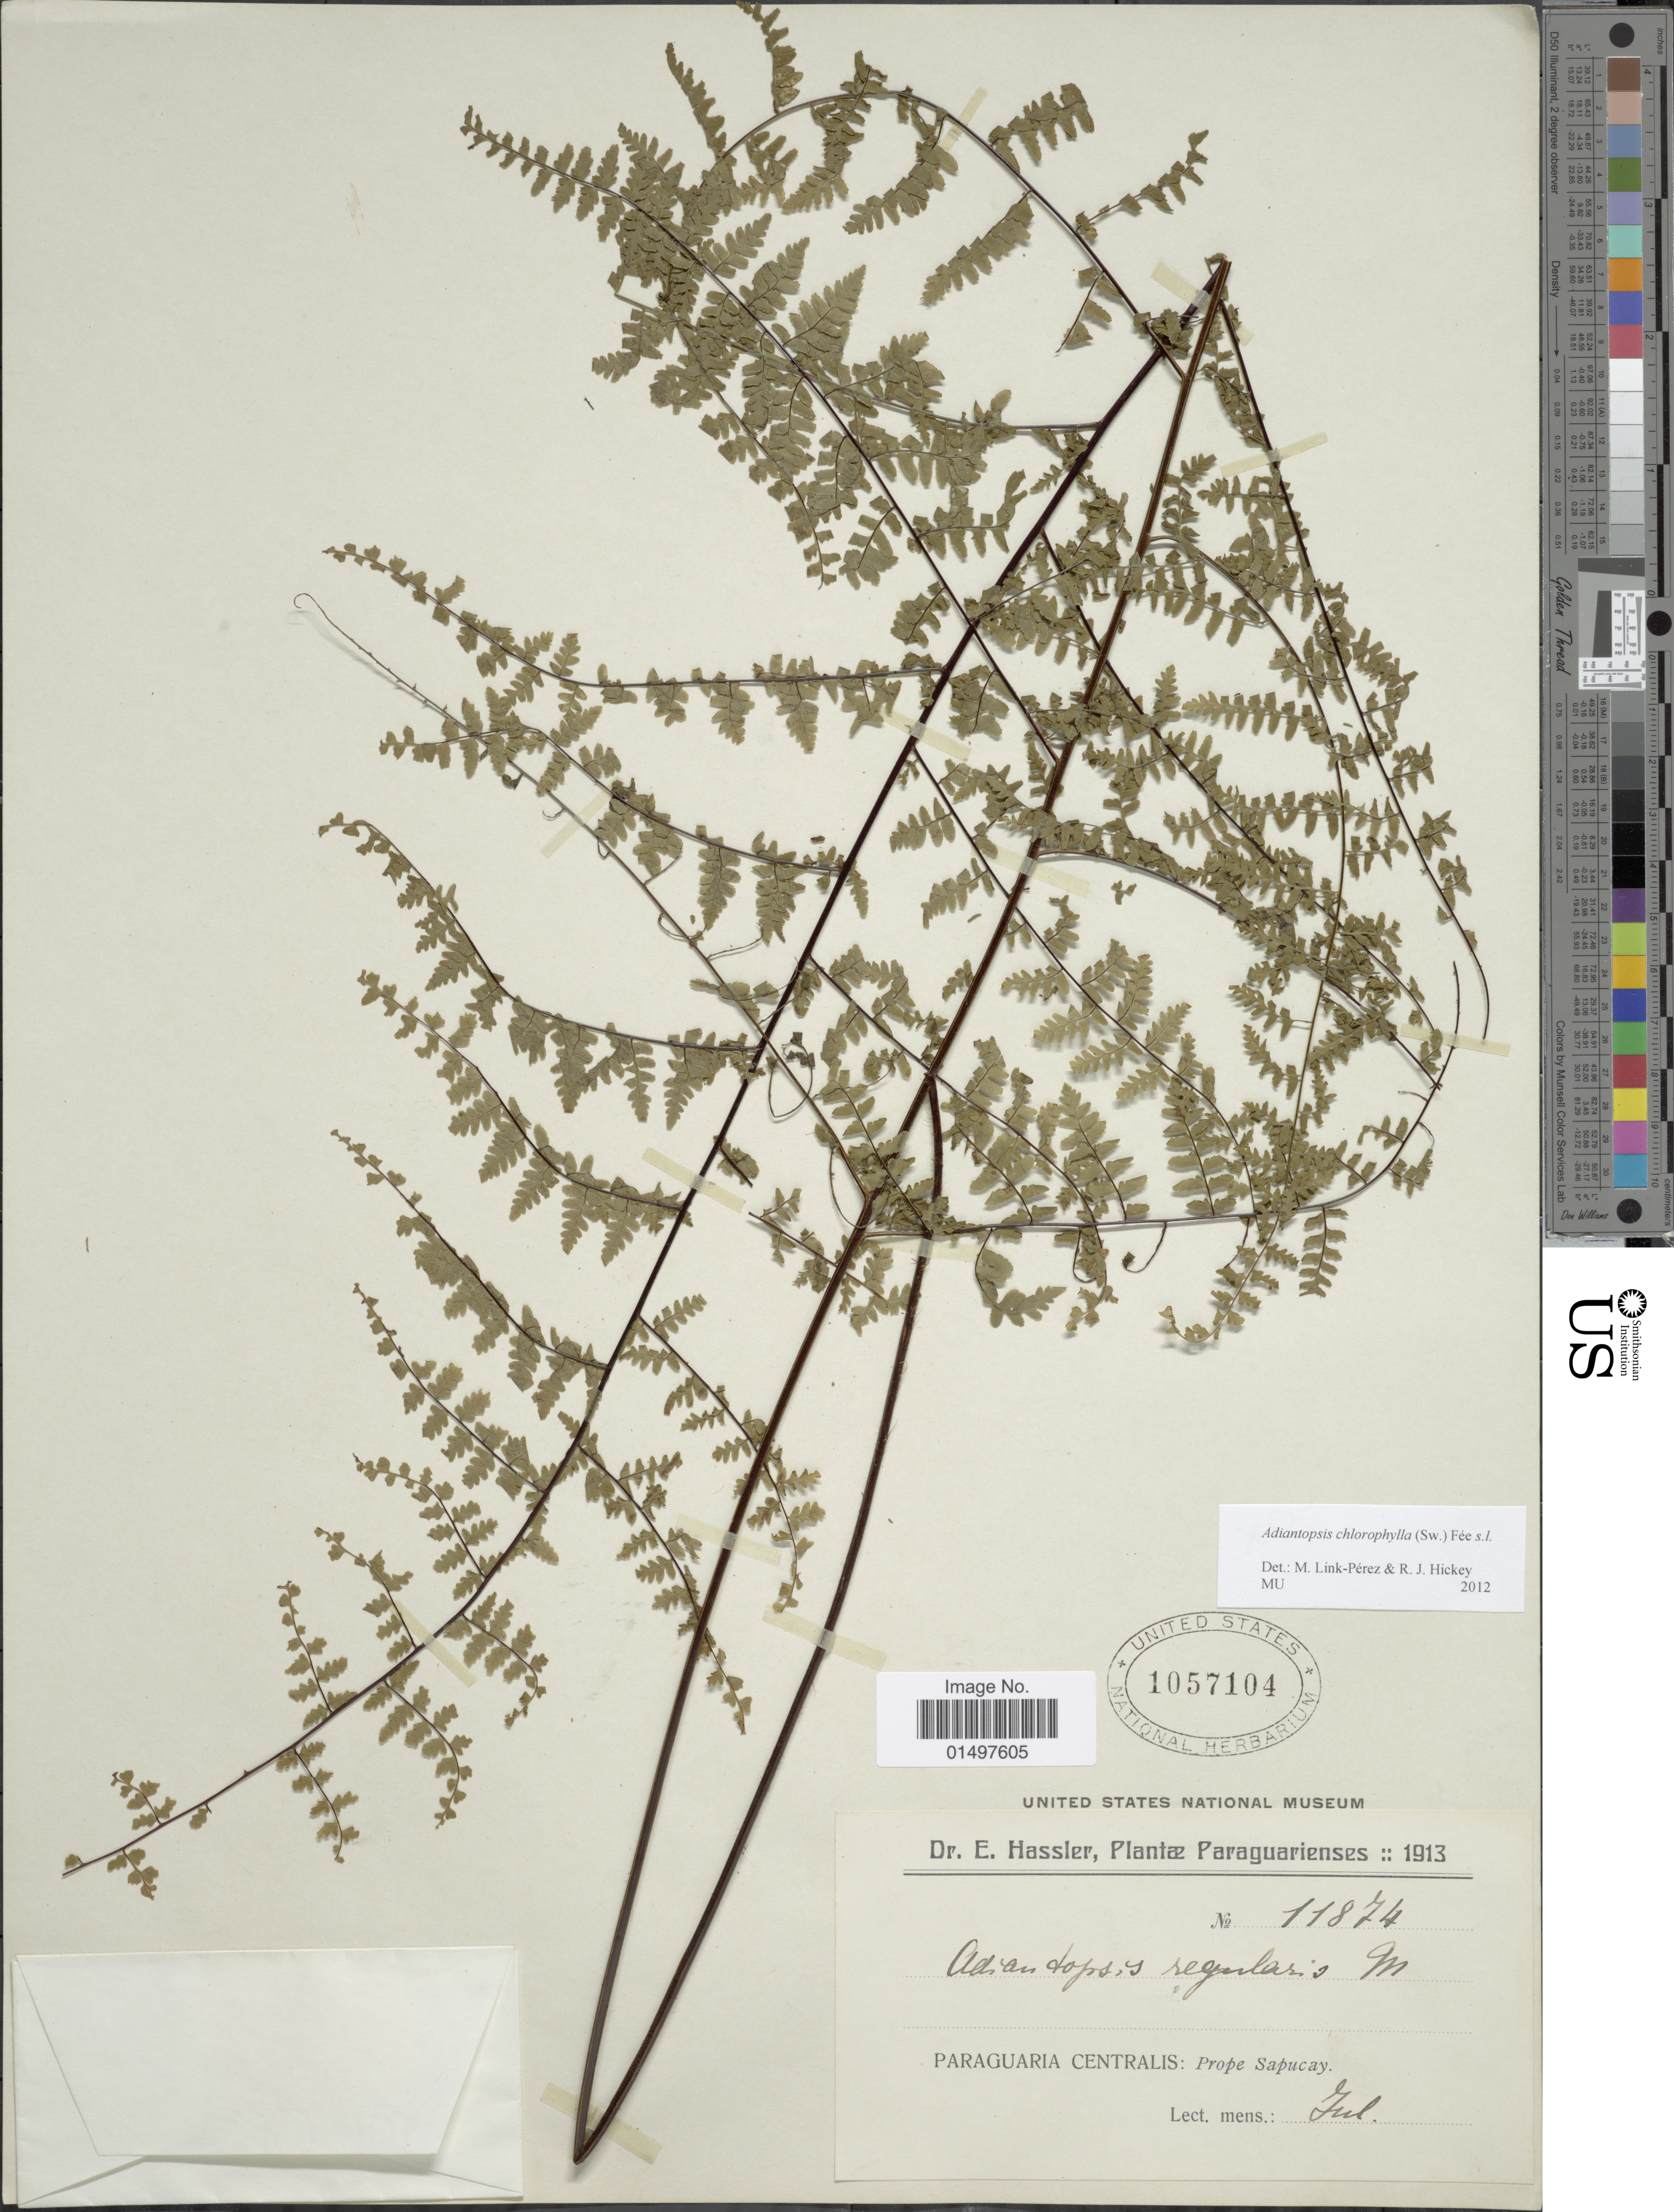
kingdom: Plantae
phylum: Tracheophyta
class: Polypodiopsida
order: Polypodiales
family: Pteridaceae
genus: Adiantopsis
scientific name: Adiantopsis chlorophylla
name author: (Sw.) Fée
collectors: E. Hassler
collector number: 11874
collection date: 1913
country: Paraguay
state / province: Paraguari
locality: Paraguaria centralis: Prope Sapucay. Paraguarienses.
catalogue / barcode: US 1057104